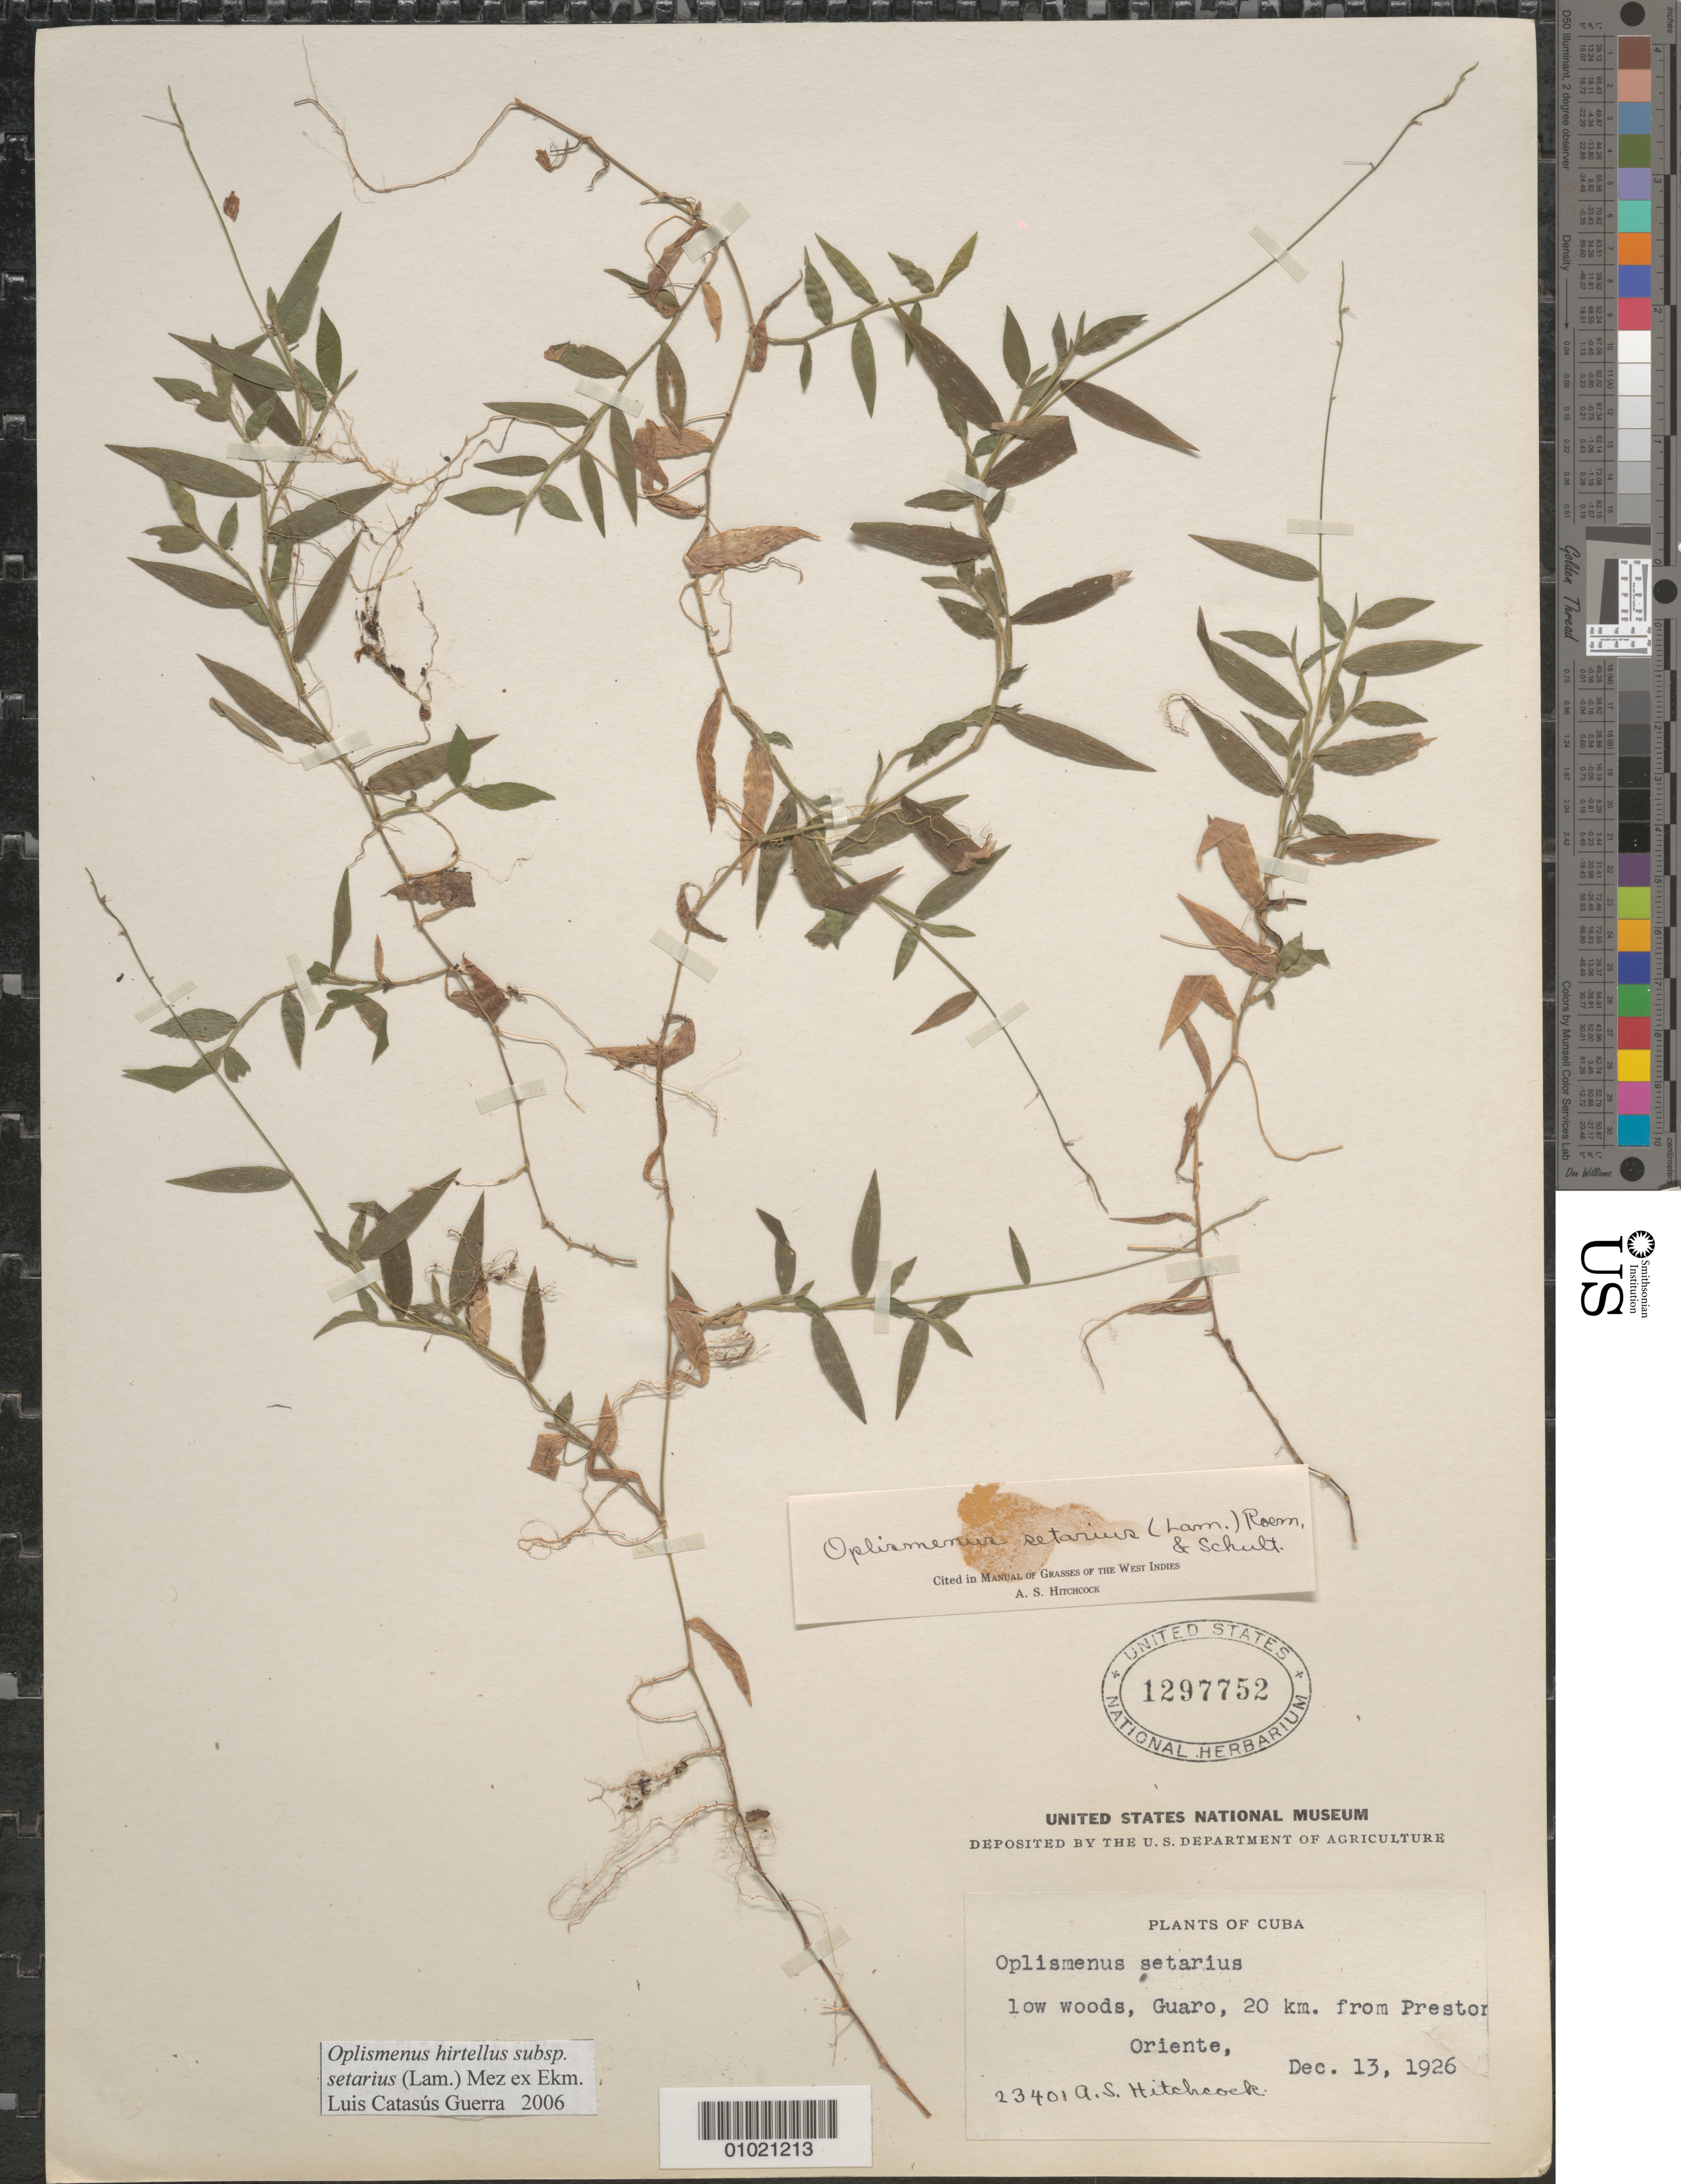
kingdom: Plantae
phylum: Tracheophyta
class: Liliopsida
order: Poales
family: Poaceae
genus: Oplismenus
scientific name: Oplismenus hirtellus subsp. setarius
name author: (Lam.) Mez ex Ekman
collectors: A. S. Hitchcock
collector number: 23401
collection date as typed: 13 Dec 1926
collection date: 1926-12-13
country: Cuba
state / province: Holguín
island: Cuba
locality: low woods, Guaro, 20 km from Preston[more? cut off] Oriente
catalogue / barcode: US 1297752